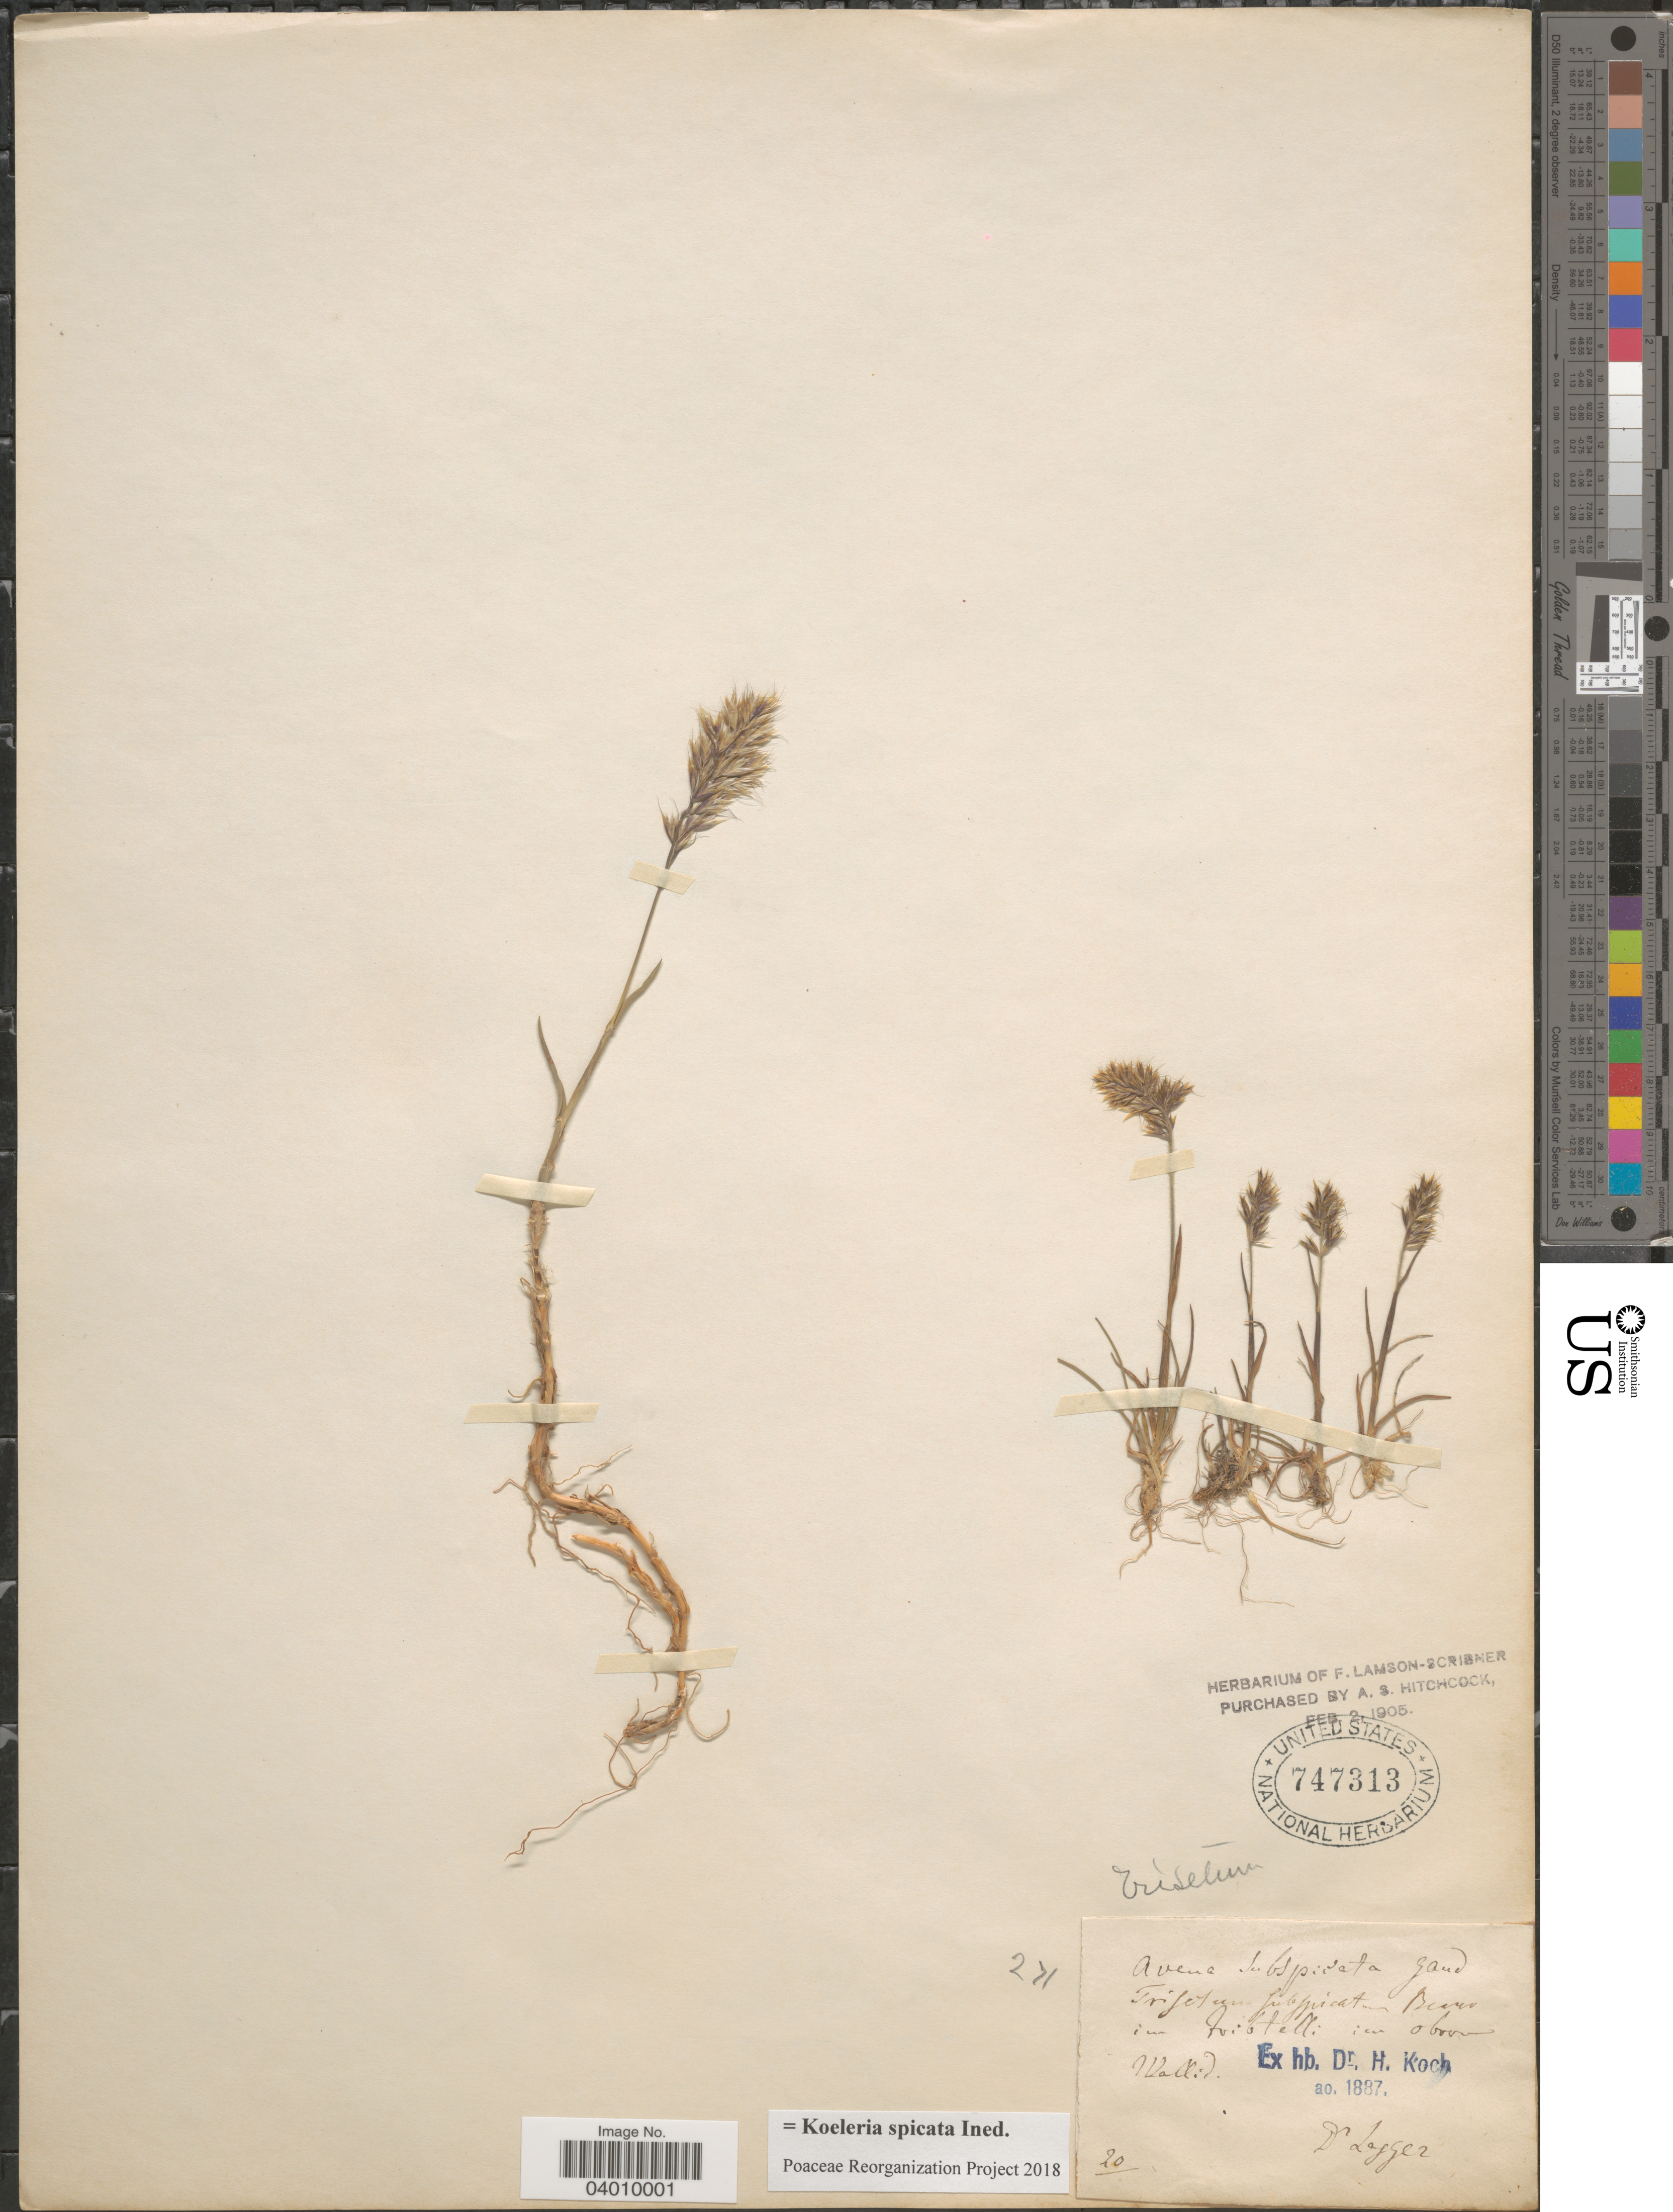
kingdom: Plantae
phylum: Tracheophyta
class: Liliopsida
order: Poales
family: Poaceae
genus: Koeleria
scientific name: Koeleria spicata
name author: (L.) Barberá et al.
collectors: F. J. Lagger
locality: Trifetun fubfpicatum Bearn im Foibtell: im obou Wall: [unsure placement] [interpreted]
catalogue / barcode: US 747313